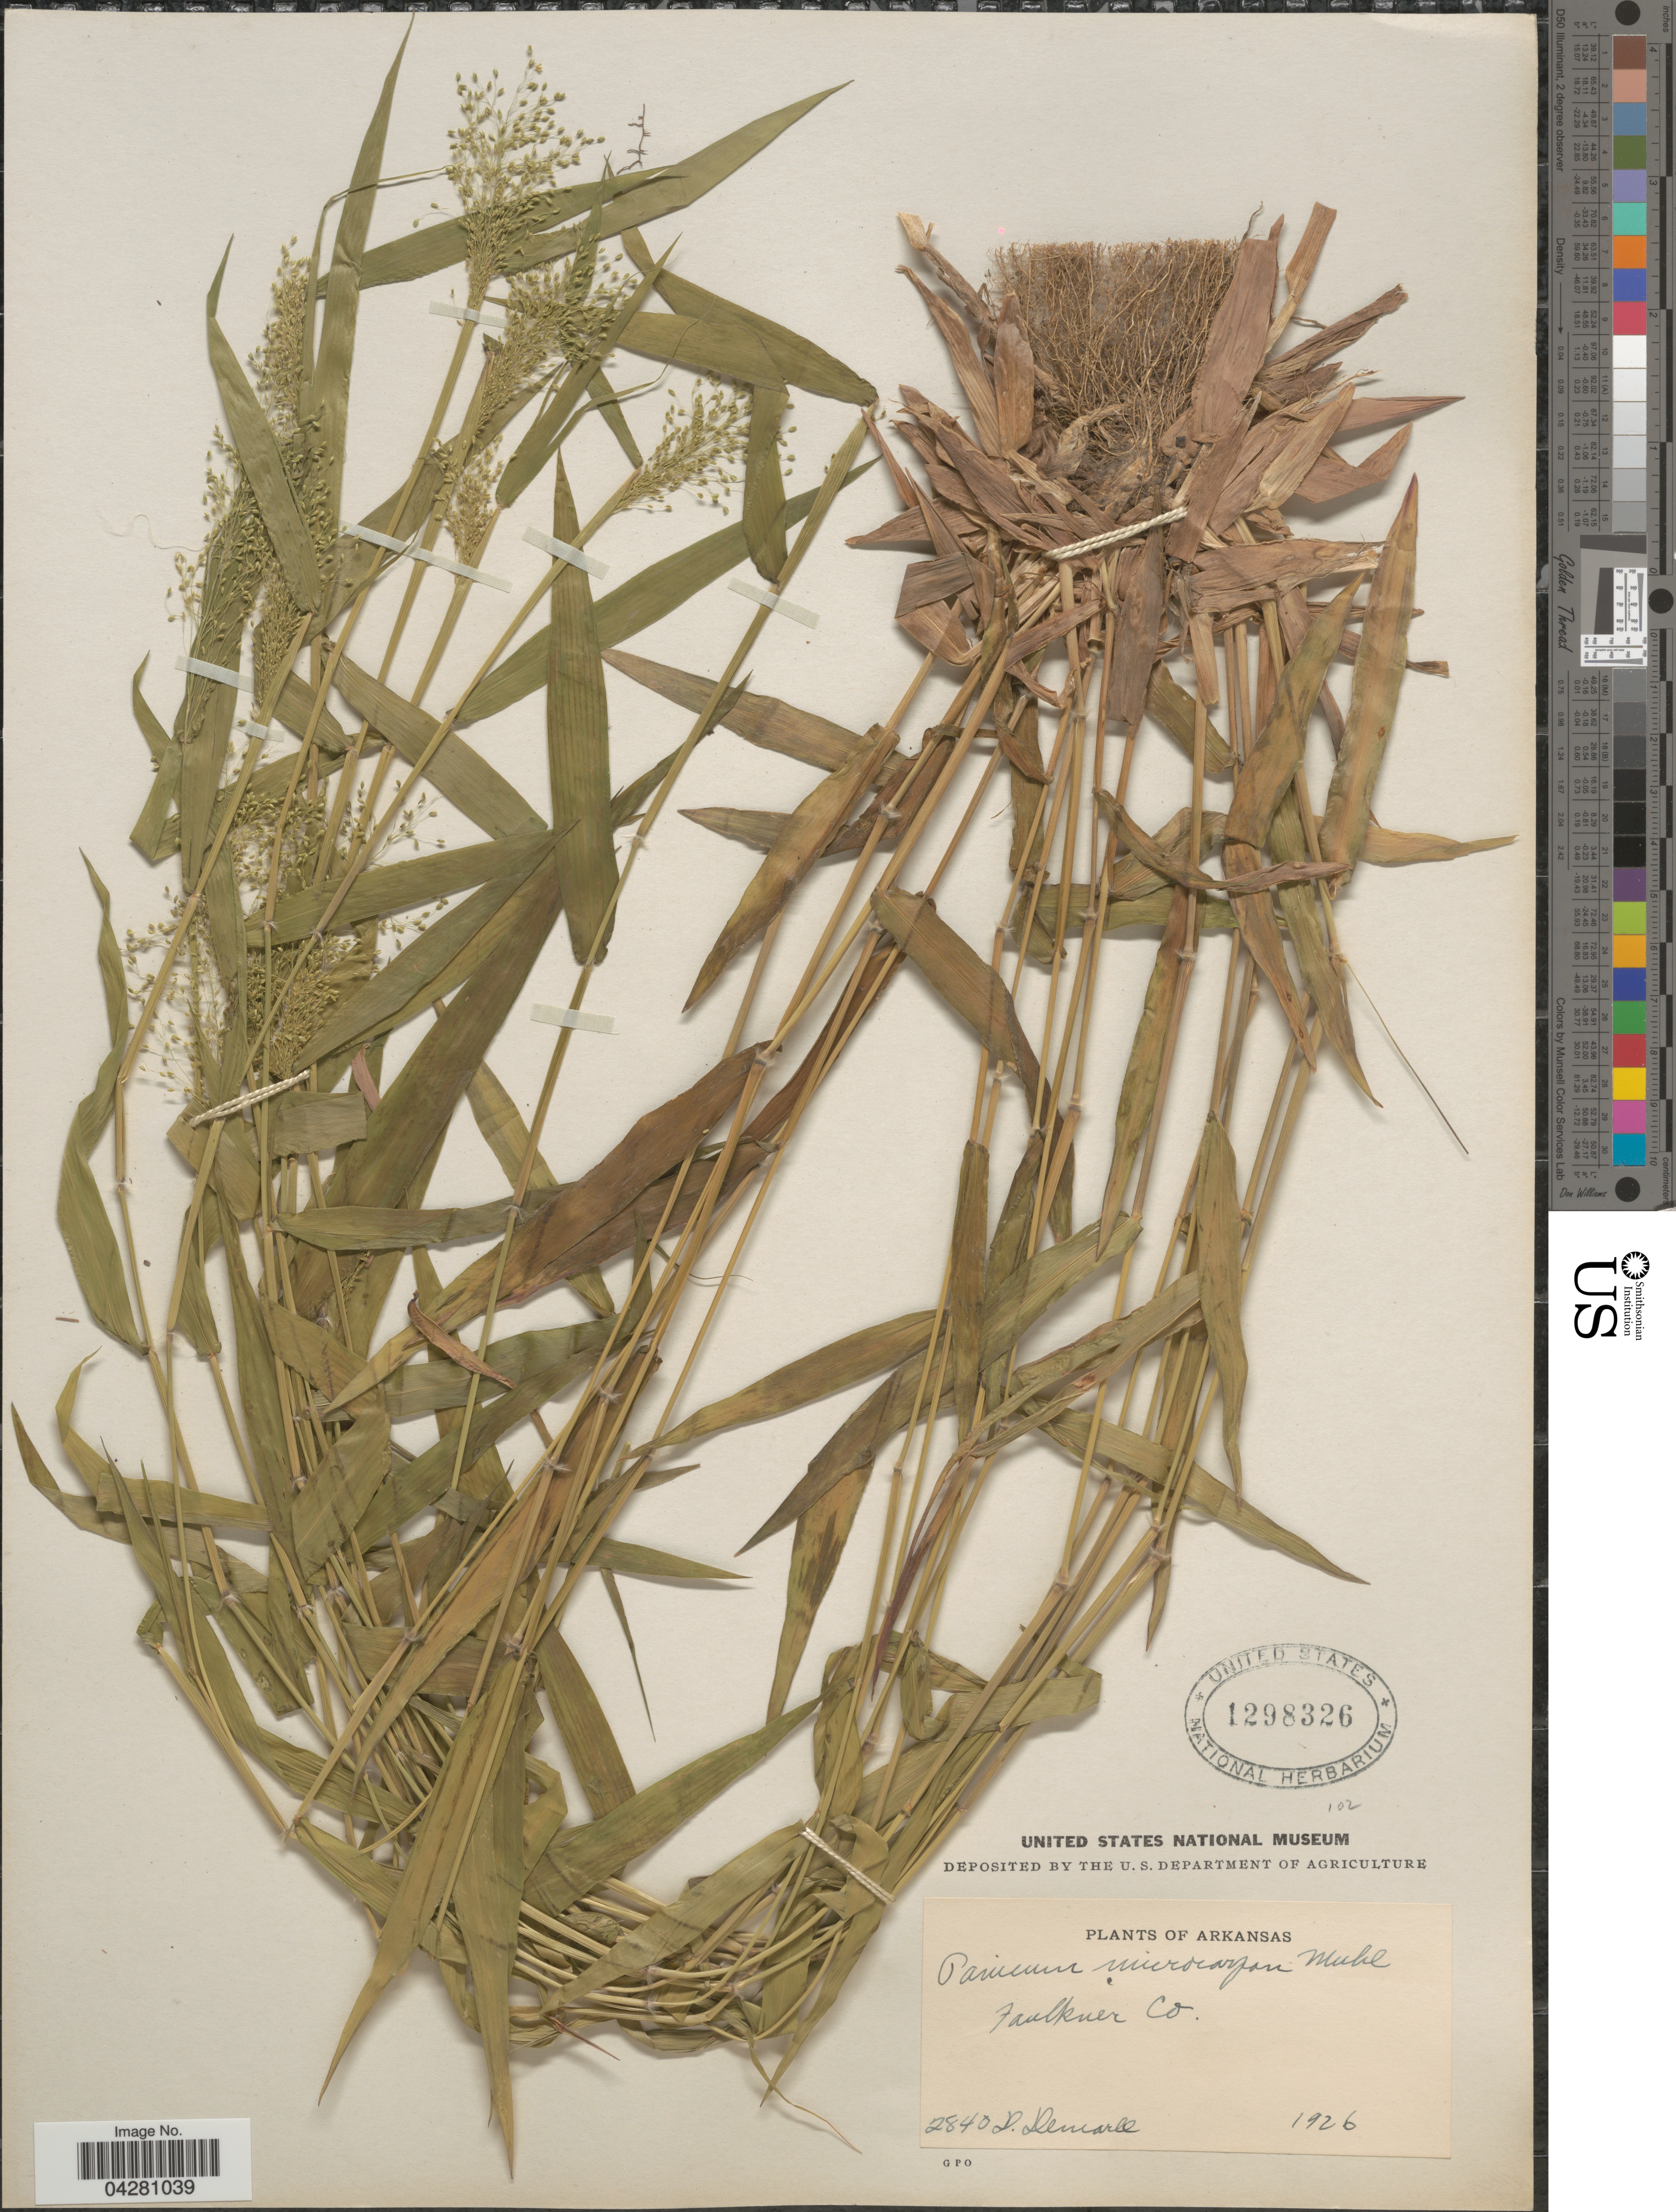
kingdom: Plantae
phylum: Tracheophyta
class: Liliopsida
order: Poales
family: Poaceae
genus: Dichanthelium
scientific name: Dichanthelium dichotomum var. dichotomum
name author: (L.) Gould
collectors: D. Demaree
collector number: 2840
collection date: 1926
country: United States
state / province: Arkansas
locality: Faulkner Co.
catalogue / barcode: US 1298326